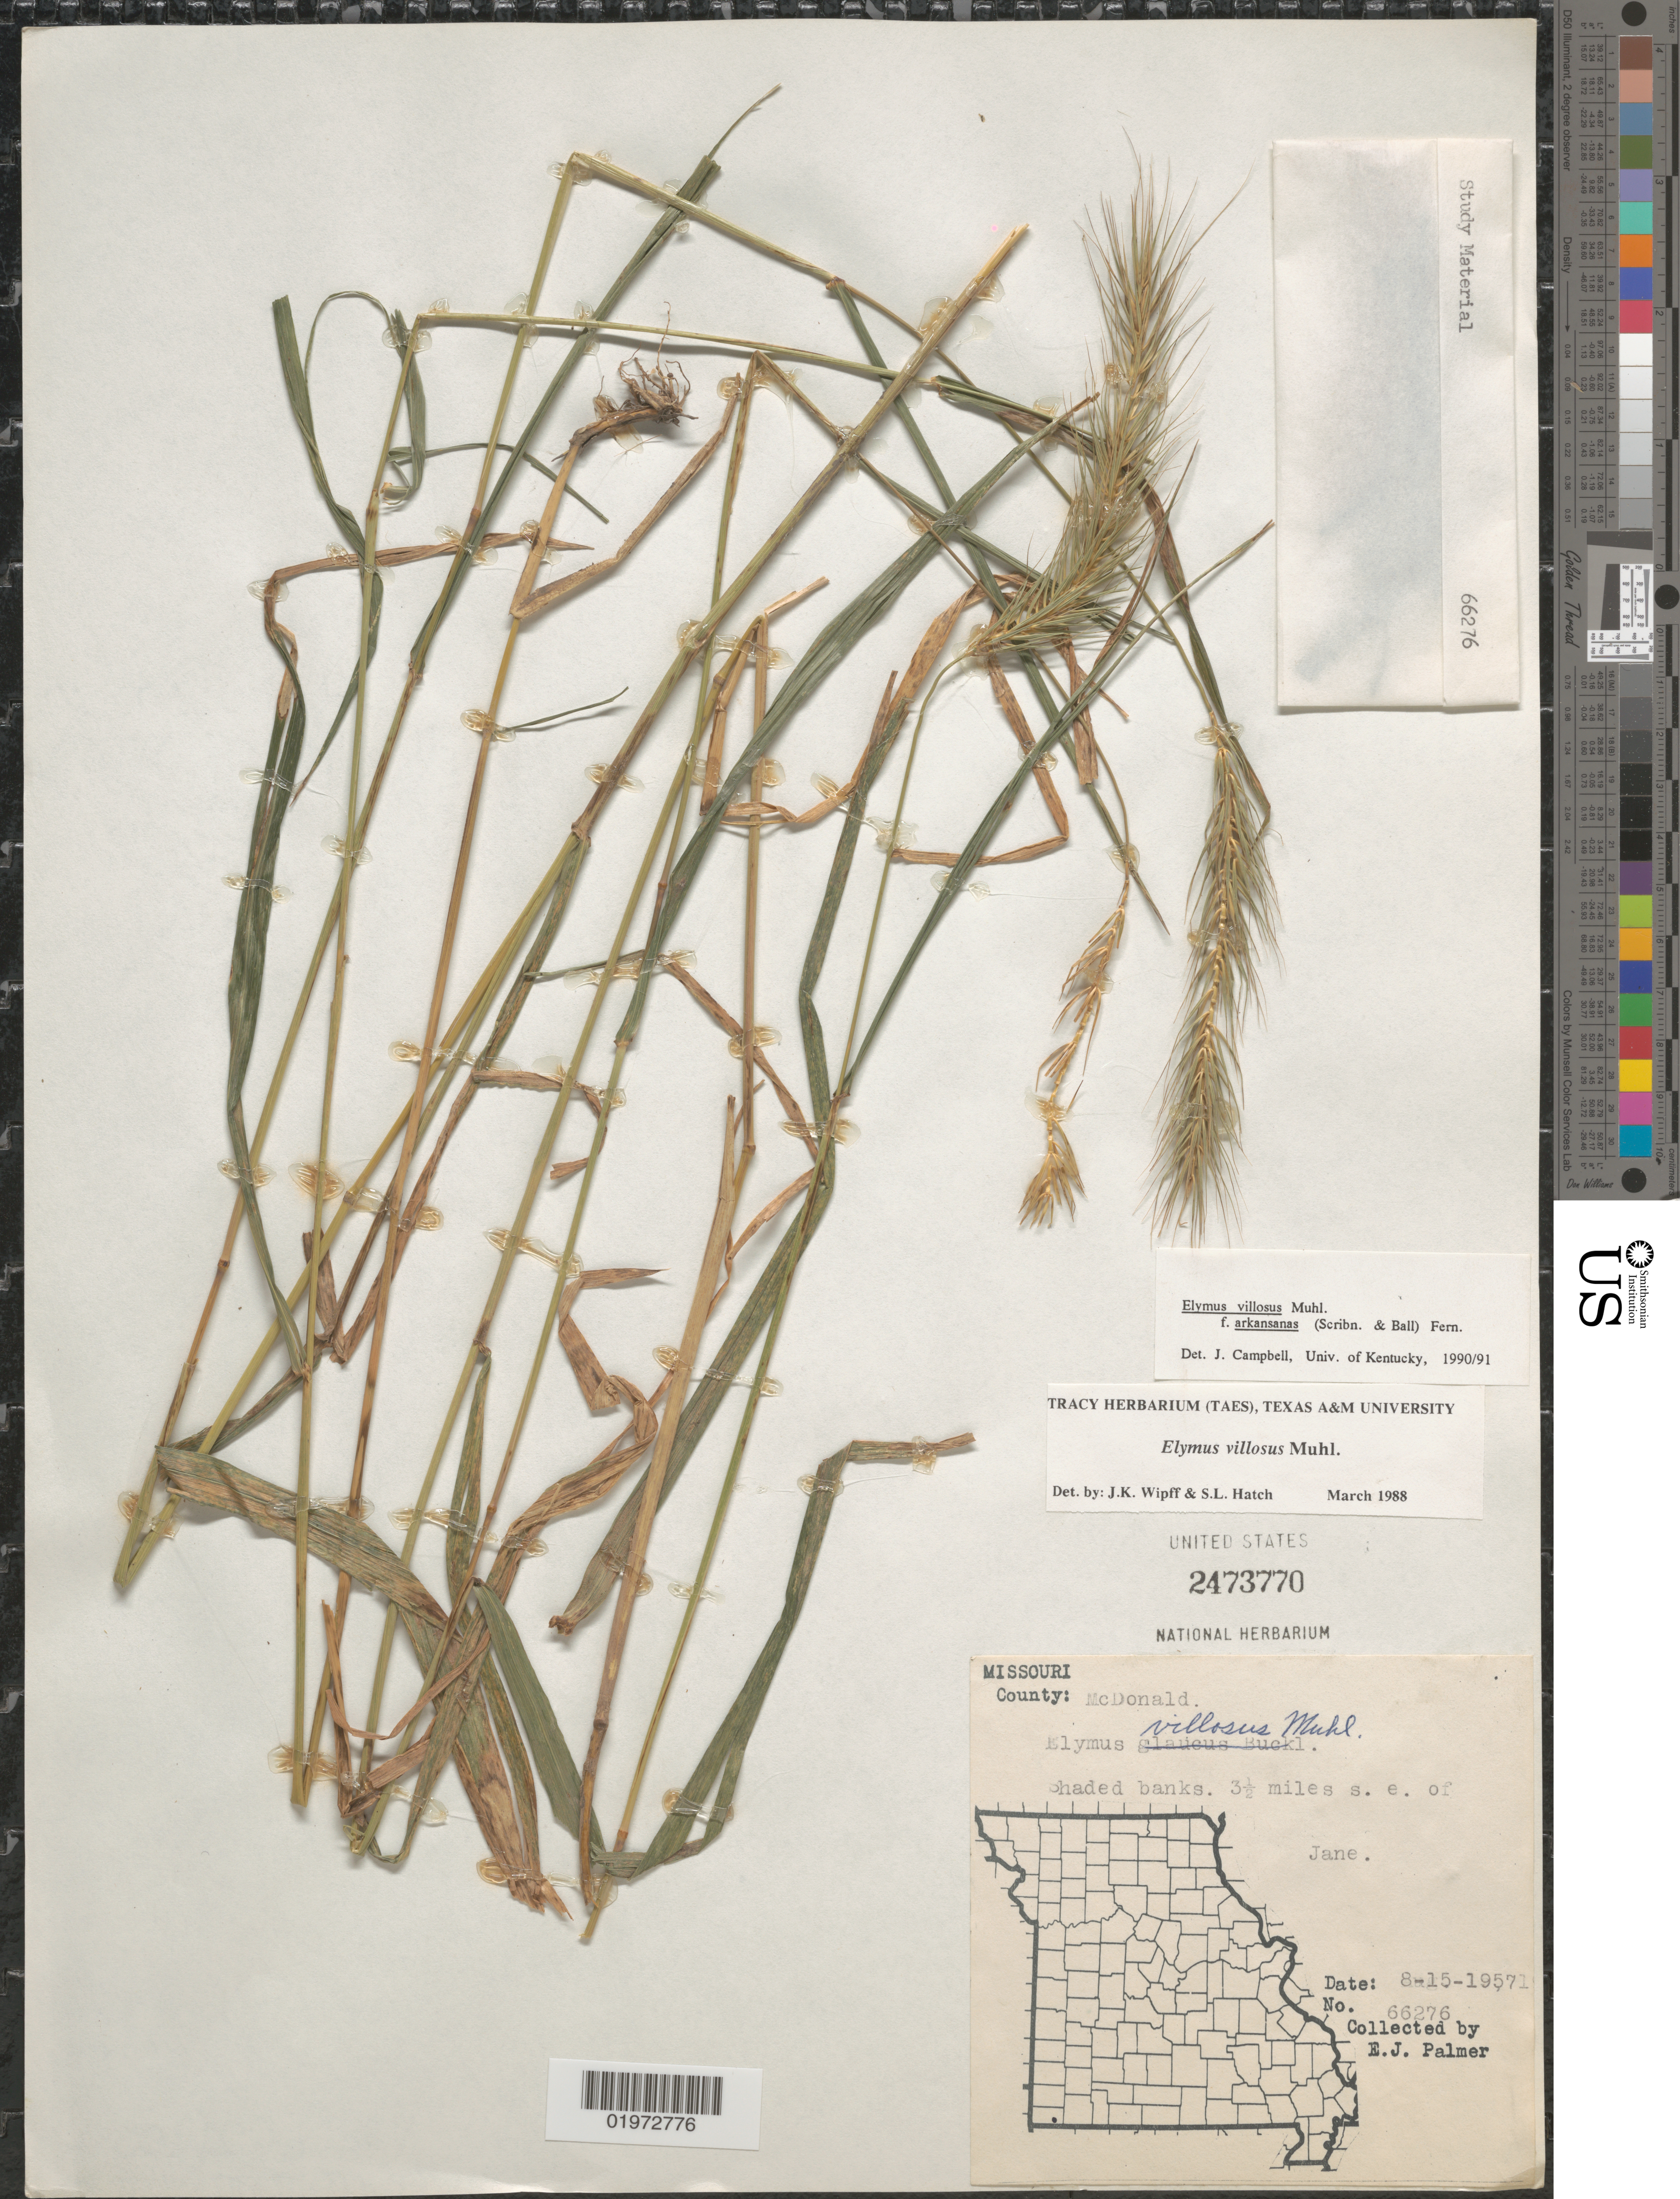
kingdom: Plantae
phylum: Tracheophyta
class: Liliopsida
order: Poales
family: Poaceae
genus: Elymus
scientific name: Elymus villosus var. arkansanus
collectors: E. J. Palmer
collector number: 66276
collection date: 1957-08-15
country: United States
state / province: Missouri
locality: County: McDonald. Shaded banks. 3½ miles s.e. of Jane.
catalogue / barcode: US 2473770